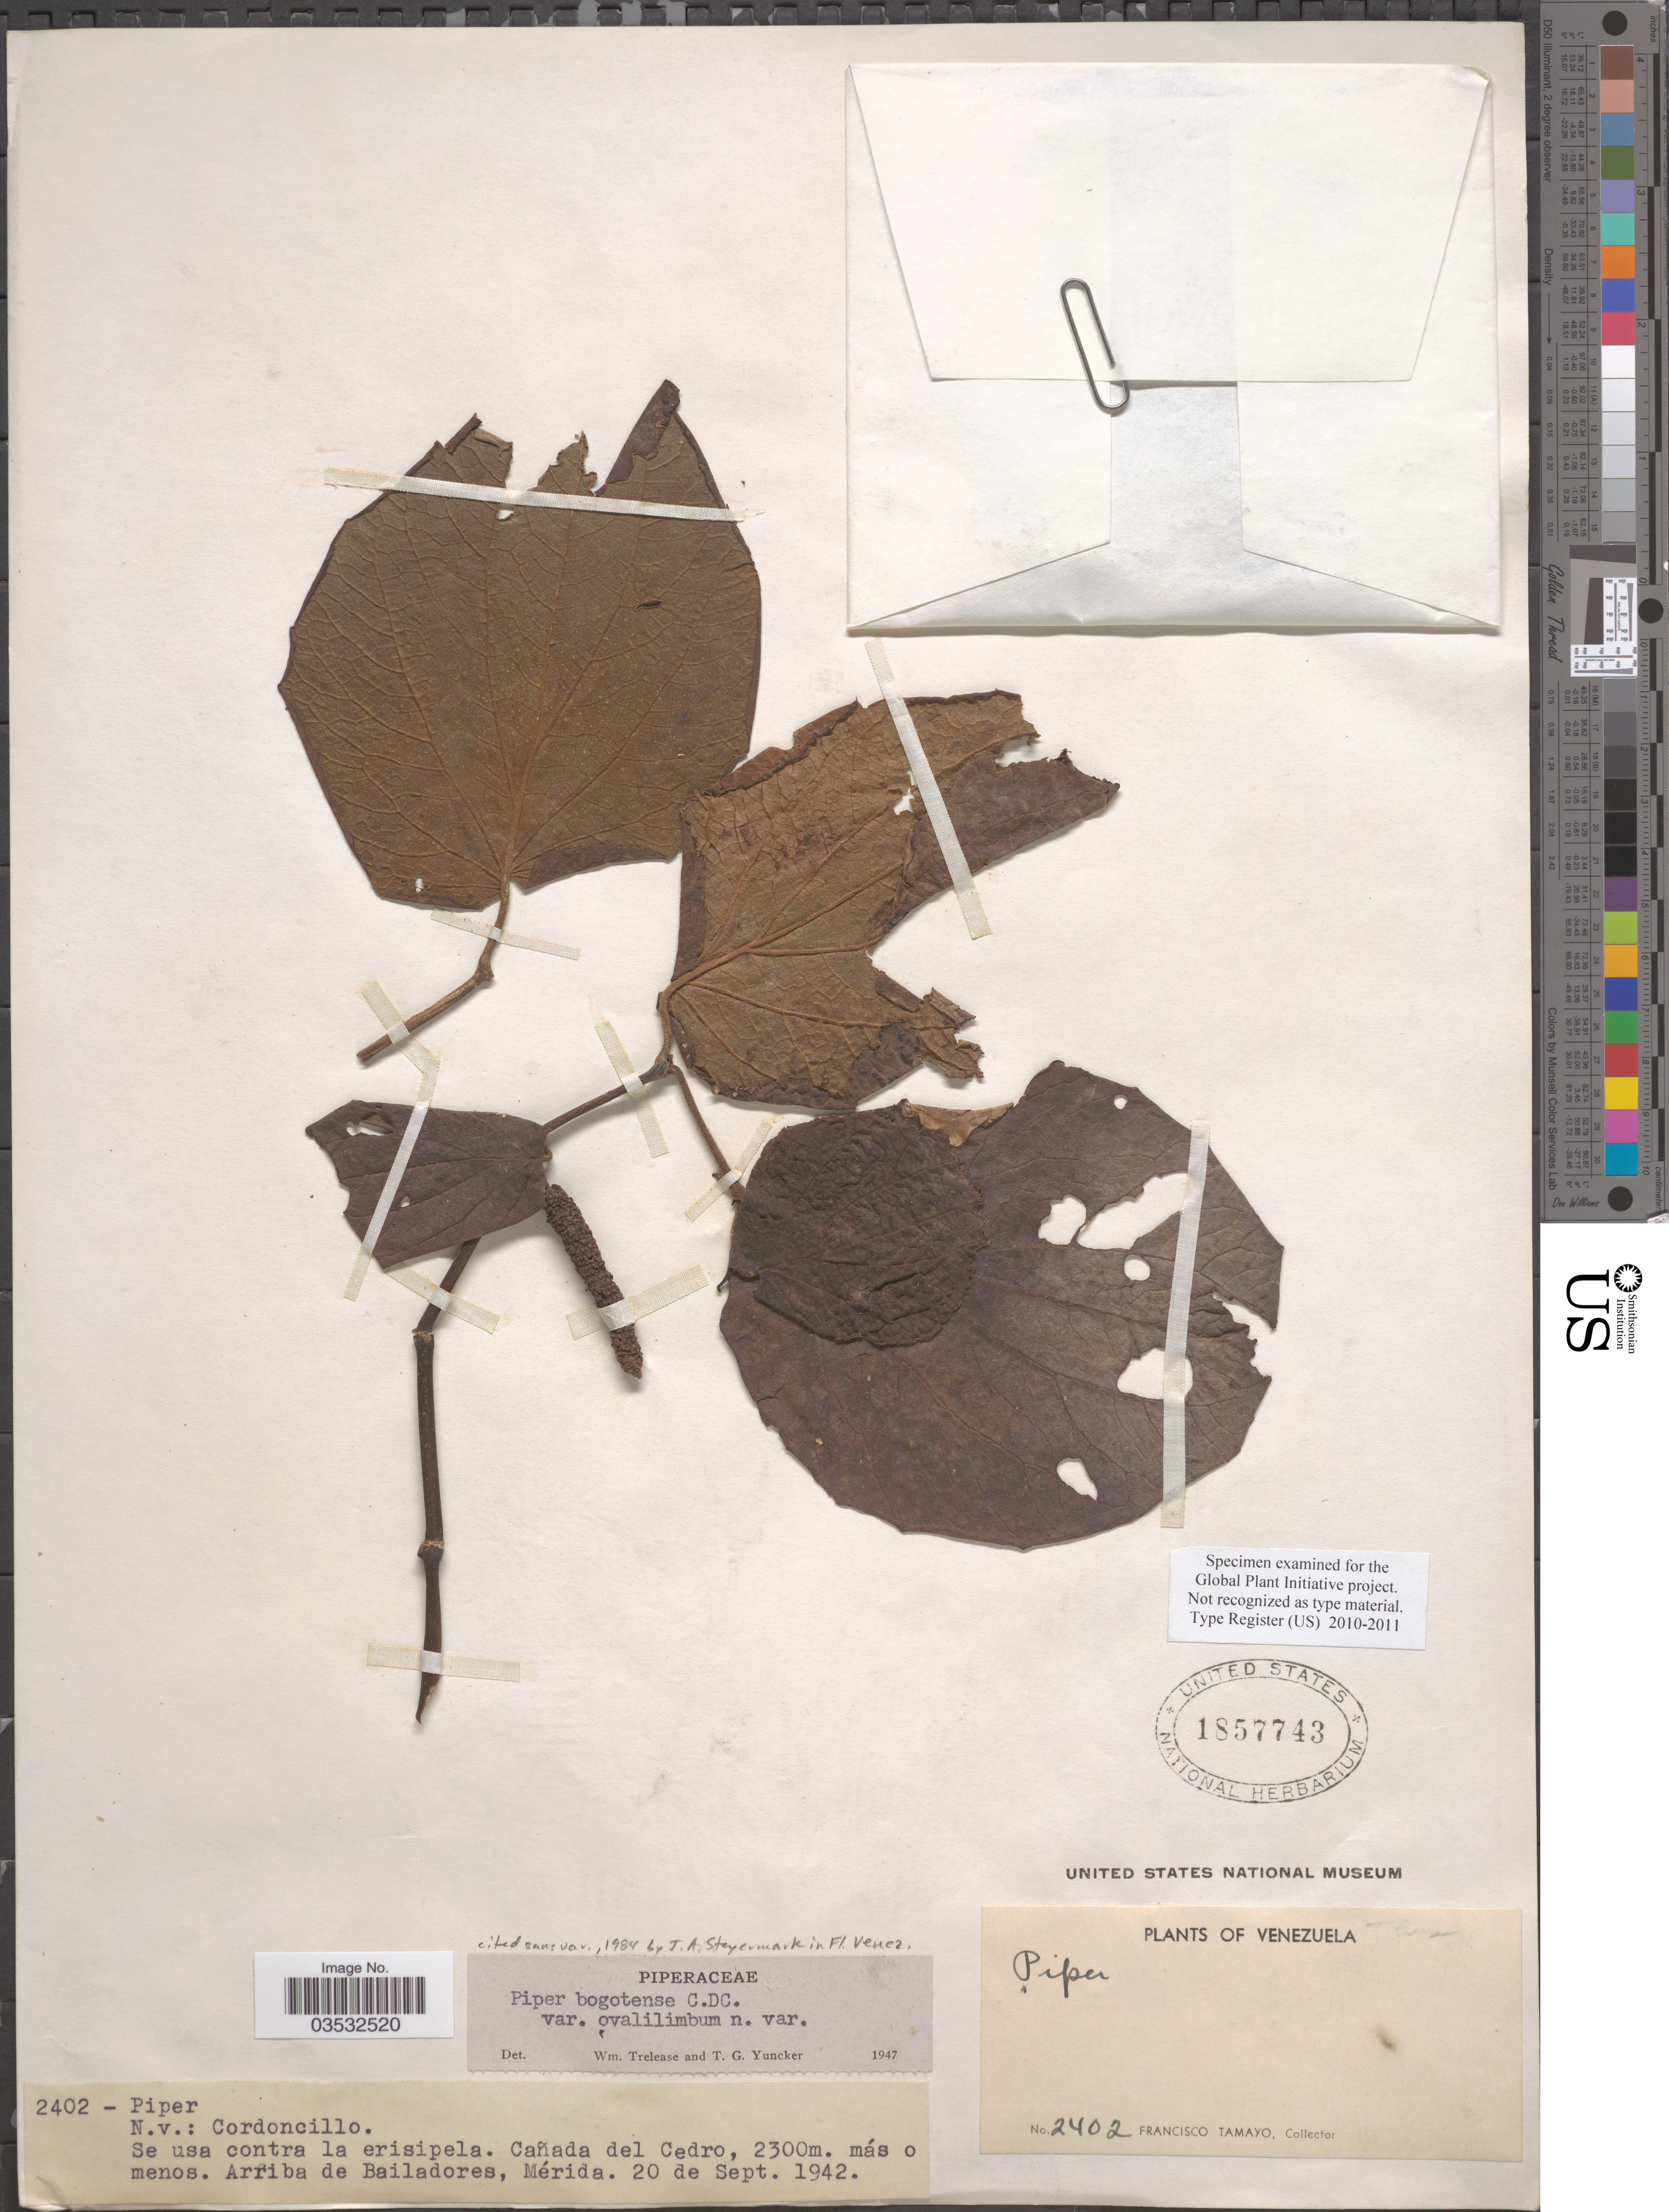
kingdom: Plantae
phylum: Tracheophyta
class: Magnoliopsida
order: Piperales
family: Piperaceae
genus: Piper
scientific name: Piper bogotense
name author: C. DC.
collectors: F. Tamayo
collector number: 2402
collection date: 1942-09-20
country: Venezuela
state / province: Merida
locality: Cañada del Cedro. Arriba de Bailadores.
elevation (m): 2300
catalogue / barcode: US 1857743